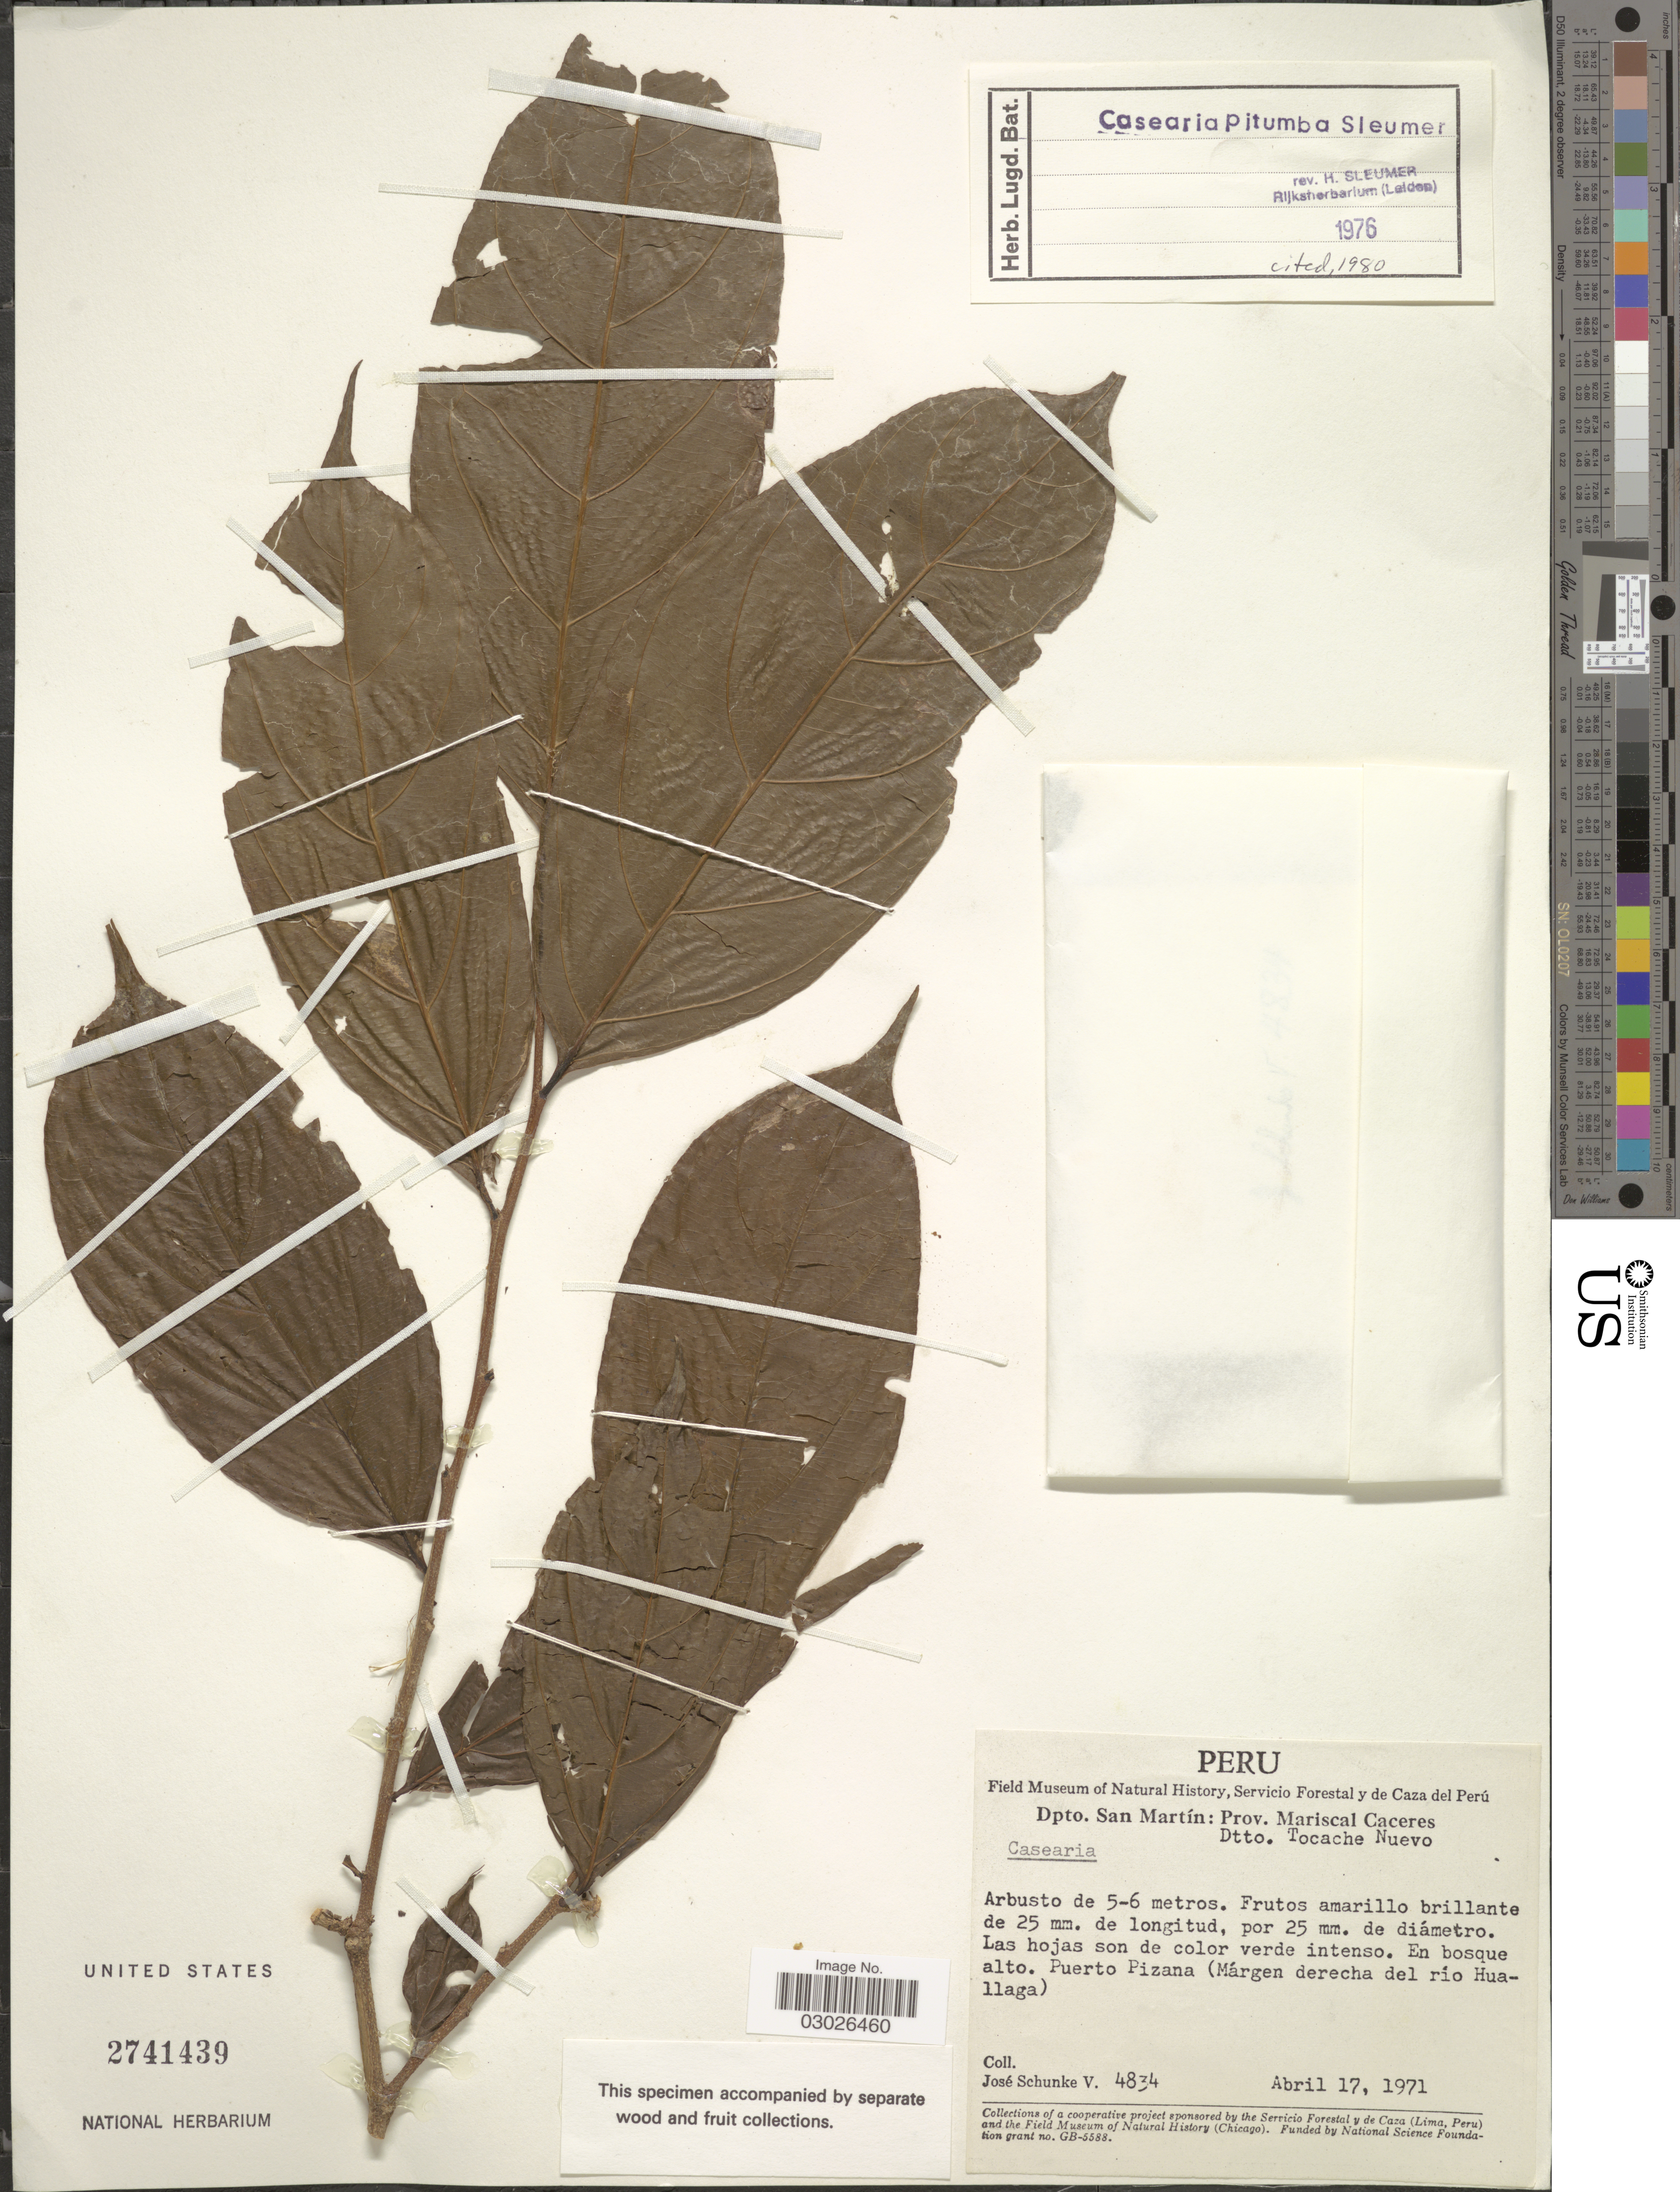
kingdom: Plantae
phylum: Tracheophyta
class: Magnoliopsida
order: Malpighiales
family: Salicaceae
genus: Casearia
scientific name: Casearia pitumba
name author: Sleumer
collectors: J. Schunke Vigo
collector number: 4834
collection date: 1971-04-17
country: Peru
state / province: San Martín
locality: Dpto. San Martín: Prov. Mariscal Caceres, Dtto. Tocache Nuevo, En bosque alto, Puerto Pizana (Márgen derecha del río Huallaga).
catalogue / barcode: US 2741439